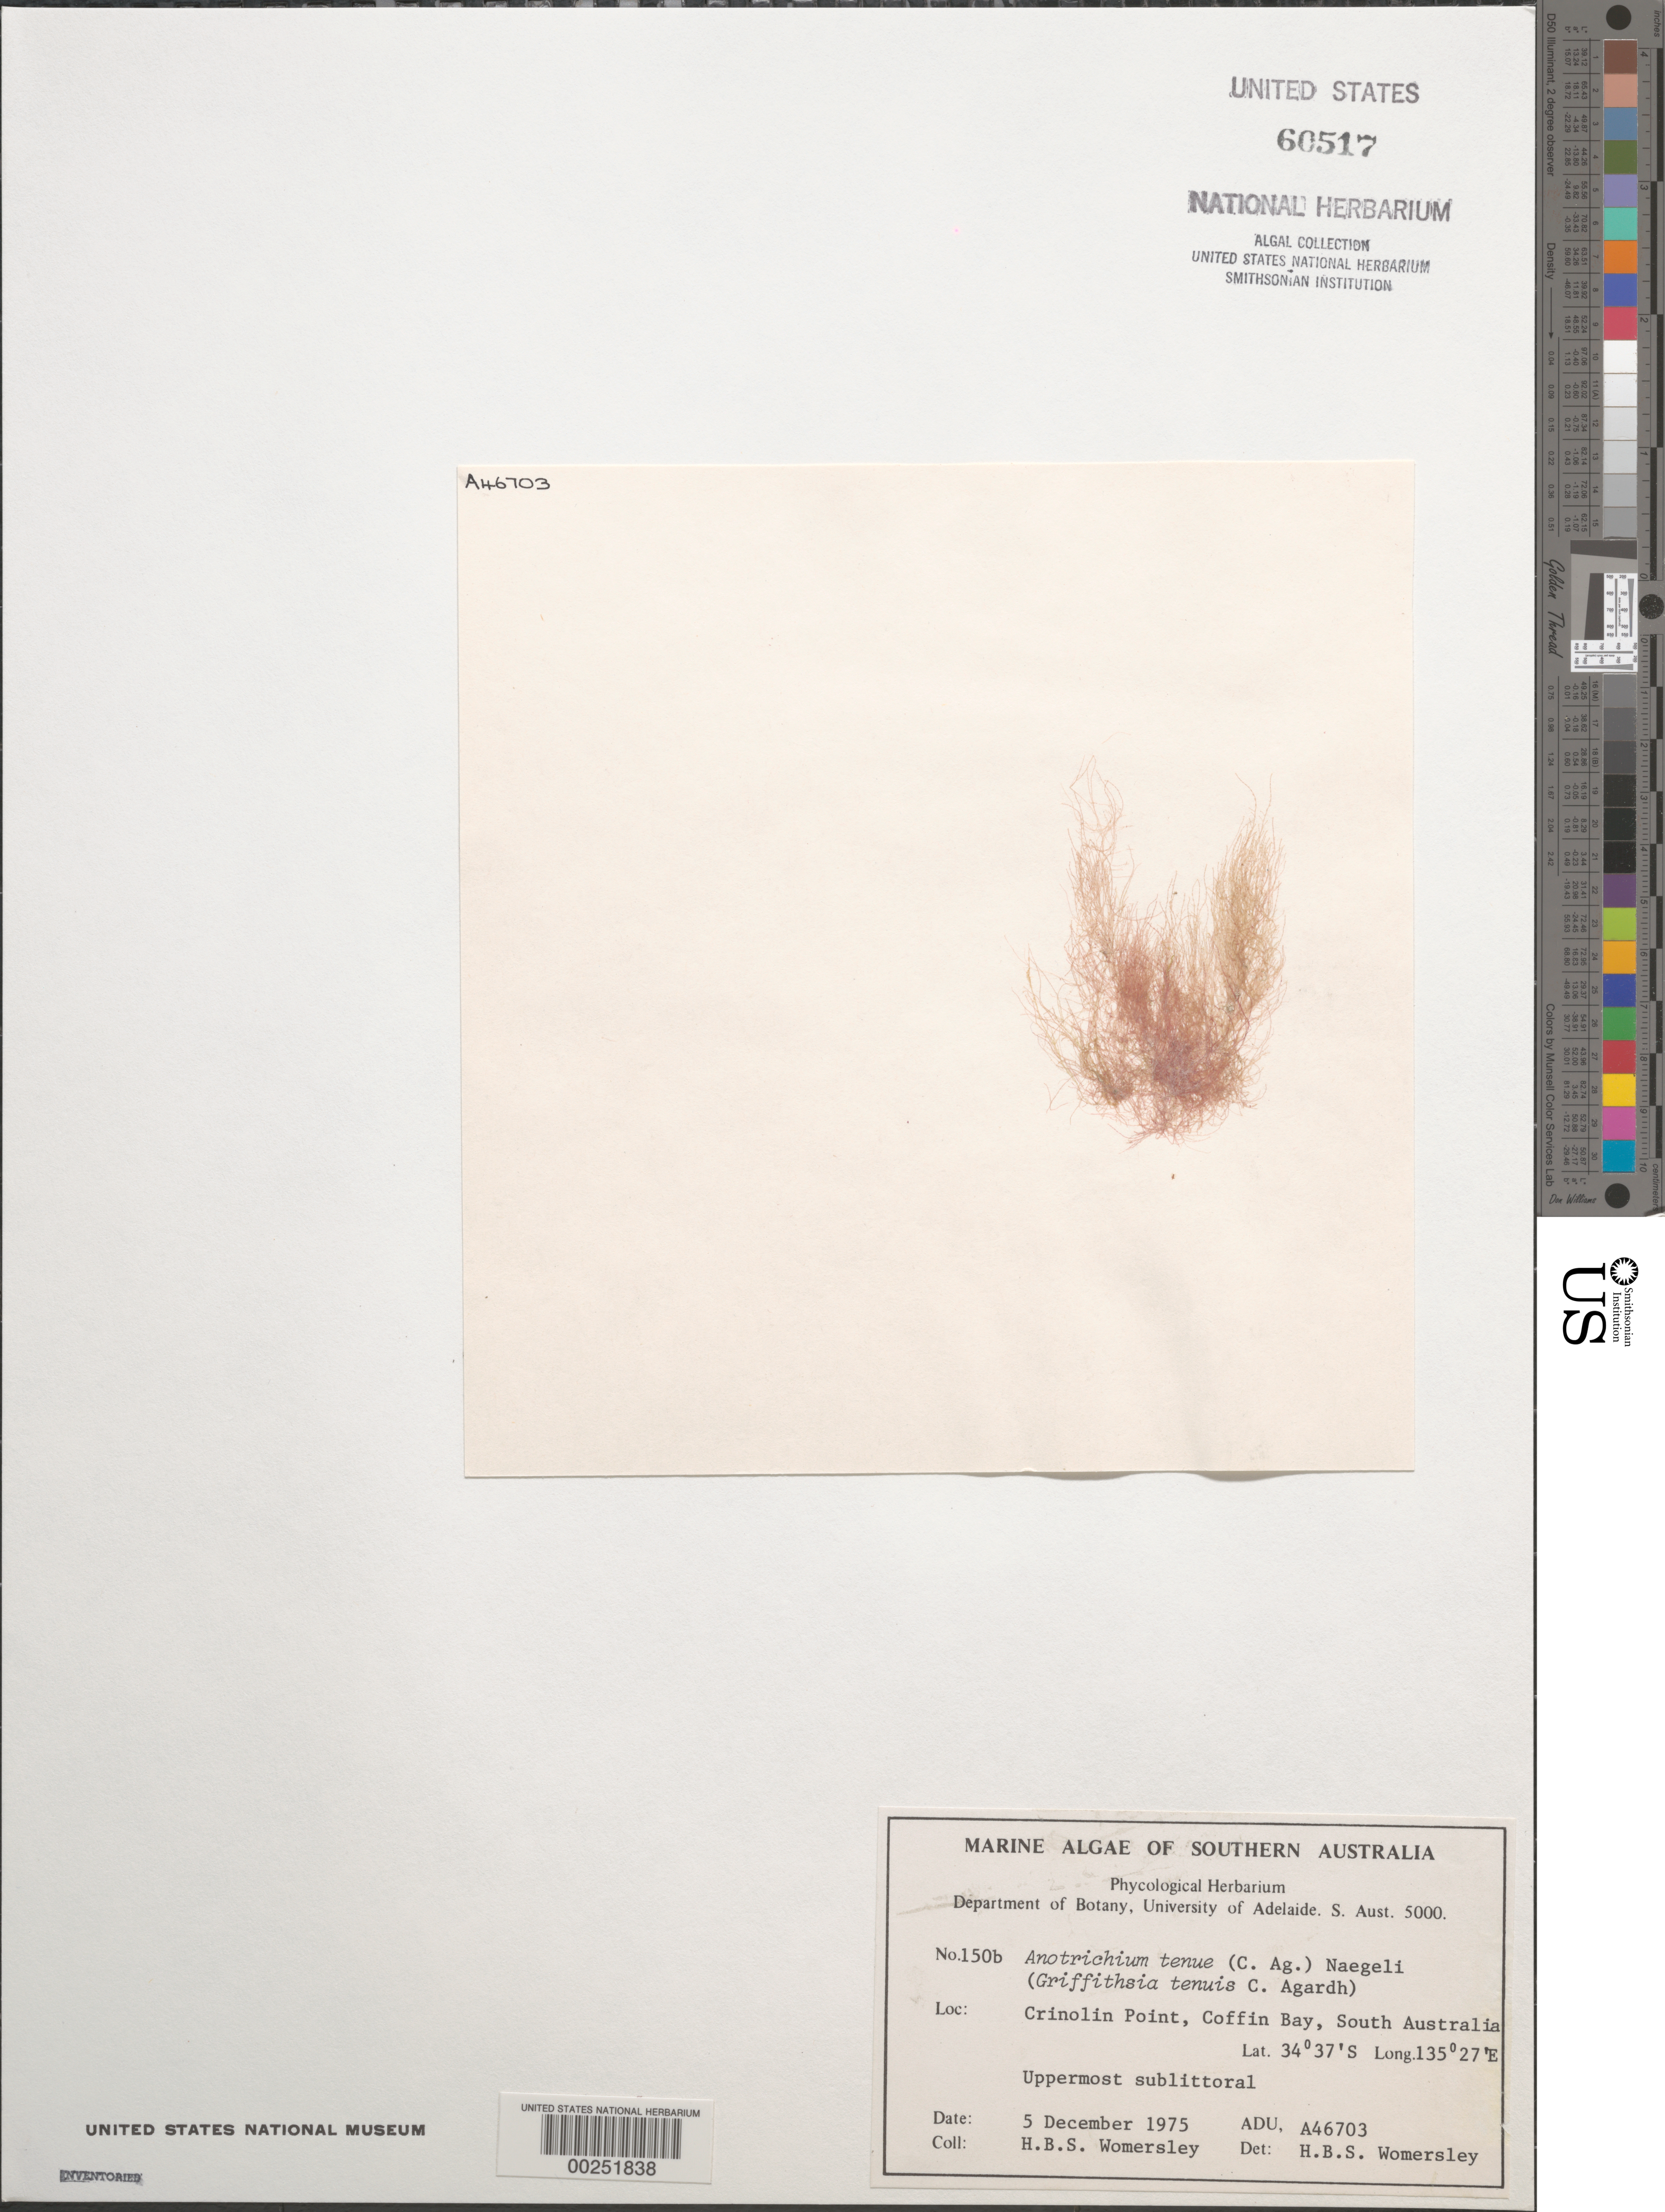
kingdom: Plantae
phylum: Rhodophyta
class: Florideophyceae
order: Ceramiales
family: Wrangeliaceae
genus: Anotrichium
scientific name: Anotrichium tenue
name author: (C. Agardh) Nägeli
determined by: Womersley, H. B. S.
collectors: H. B. S. Womersley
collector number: ADU A46703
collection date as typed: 05 Dec 1975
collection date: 1975-12-05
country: Australia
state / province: South Australia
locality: Crinolin point, coffin bay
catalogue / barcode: US 60517